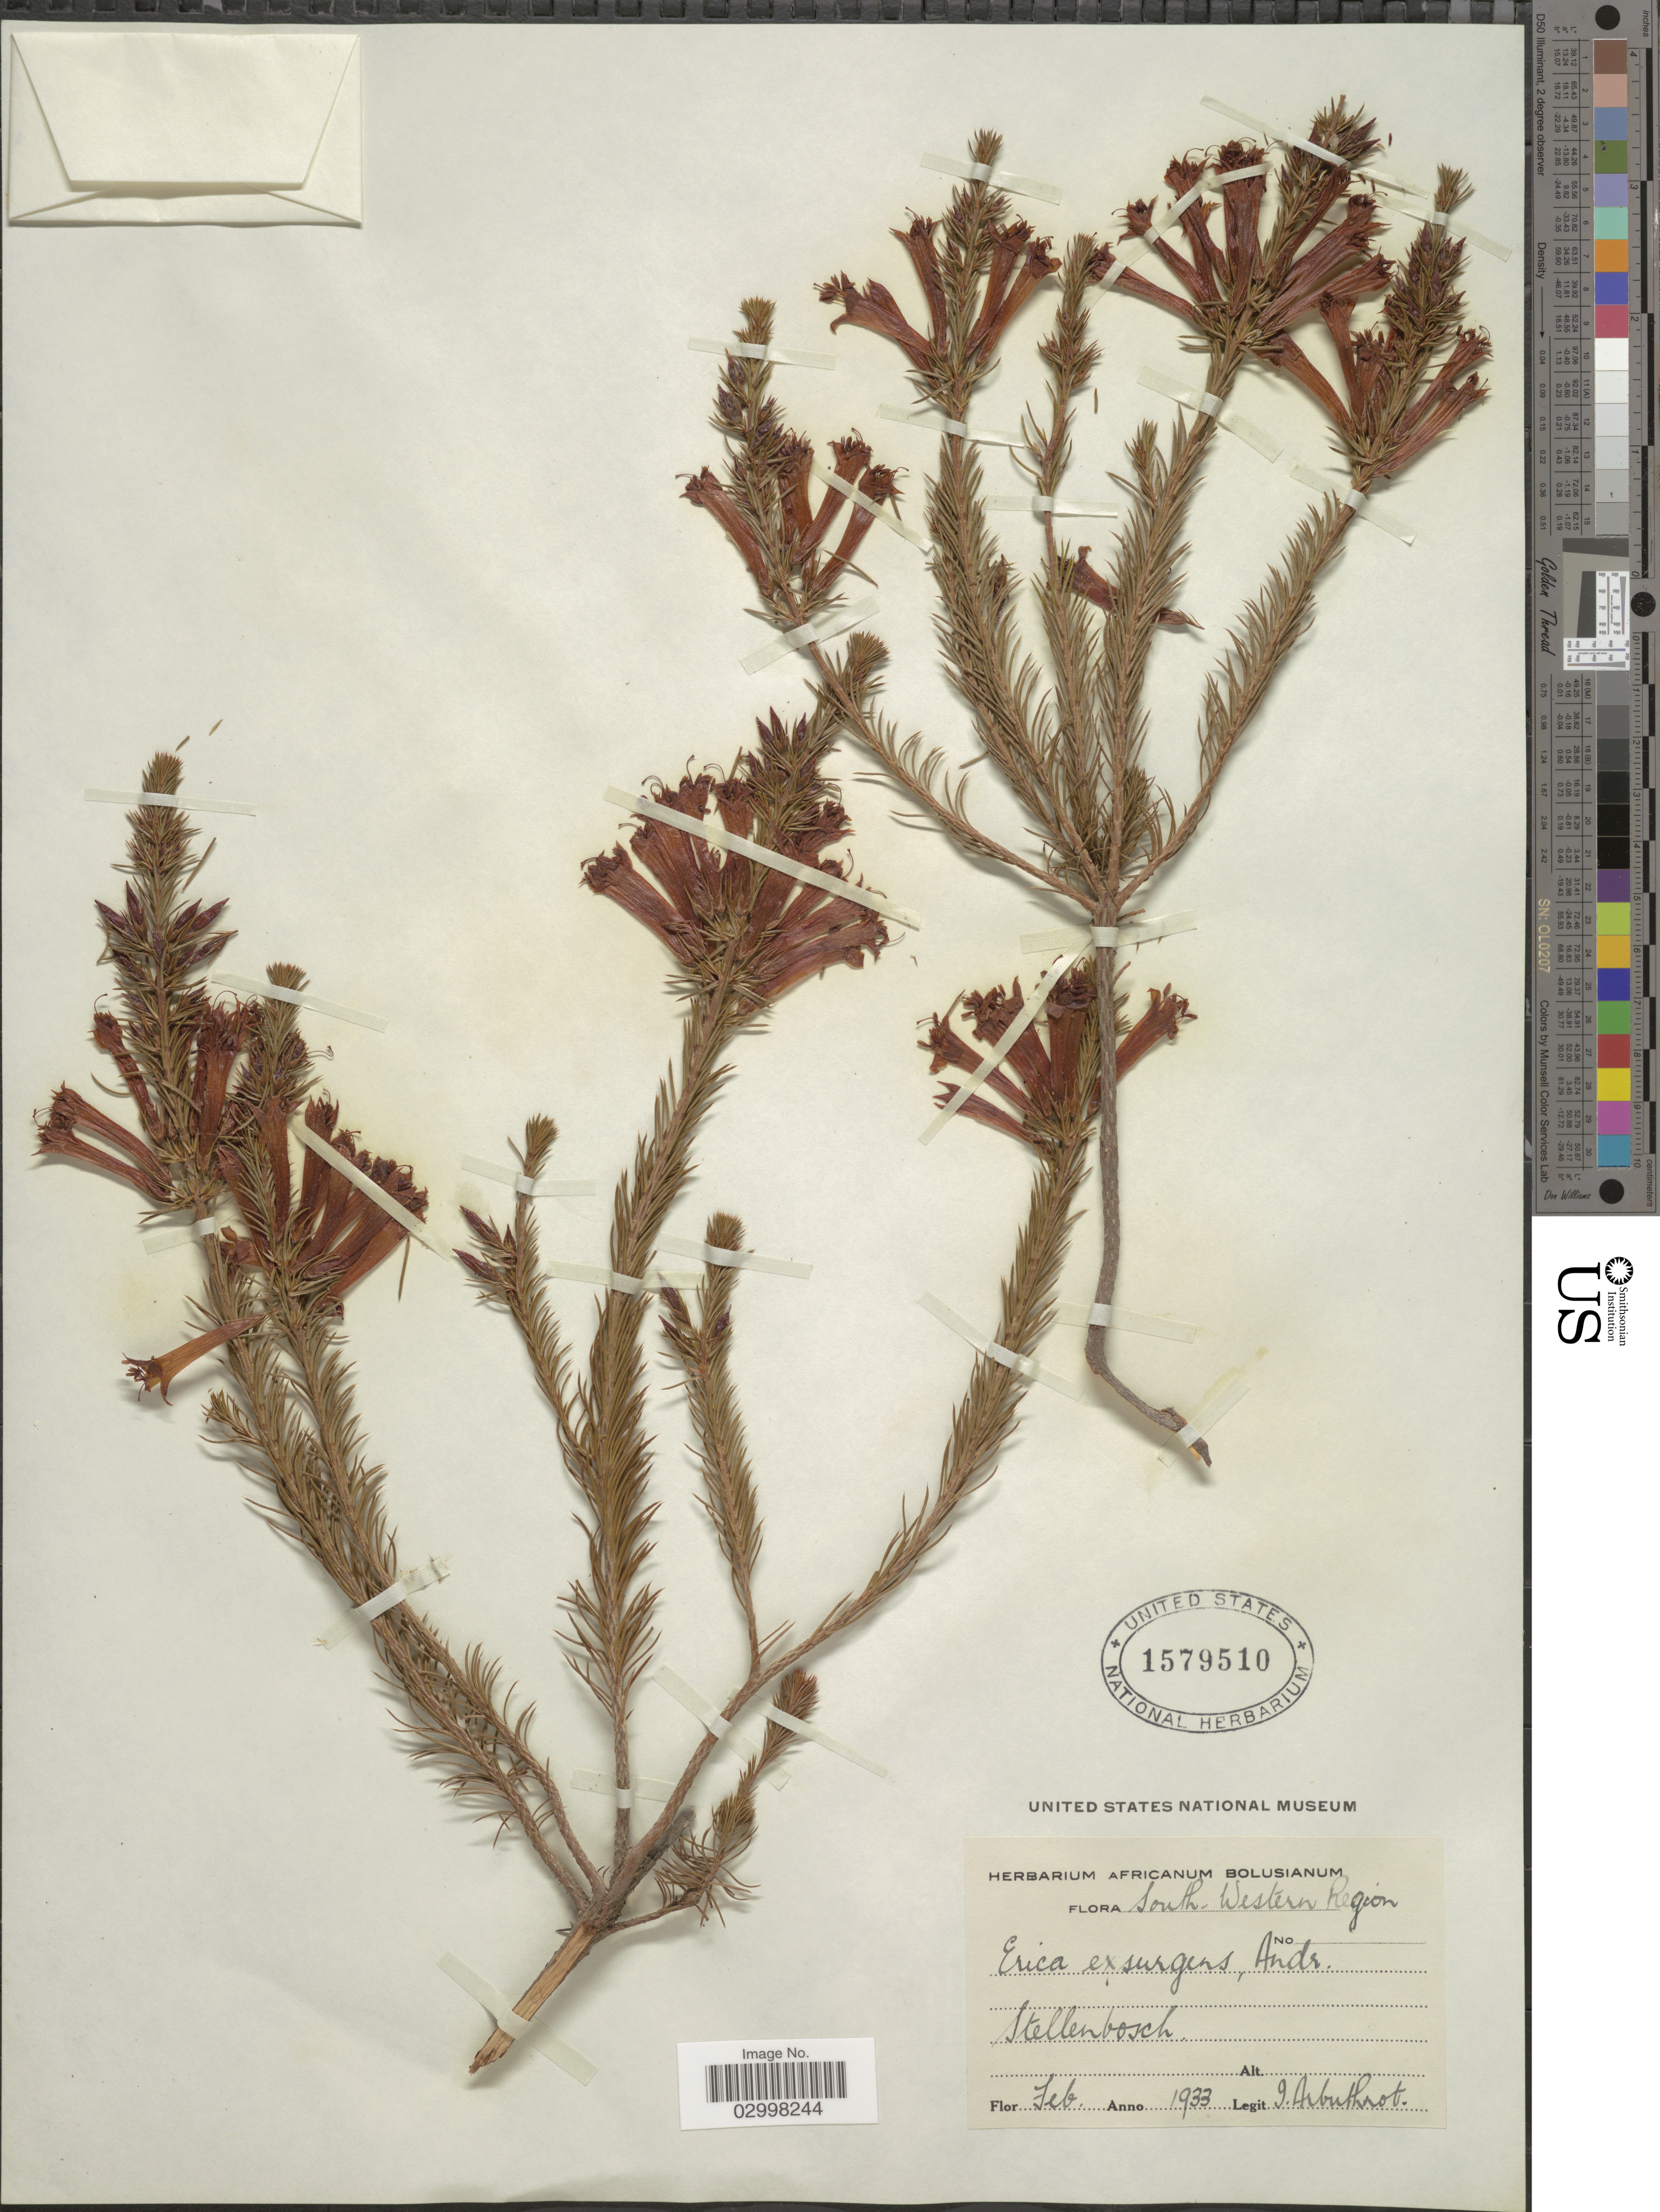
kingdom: Plantae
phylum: Tracheophyta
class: Magnoliopsida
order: Ericales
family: Ericaceae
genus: Erica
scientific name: Erica exsurgens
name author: Andrews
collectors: I. Arbuthnot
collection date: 1933-02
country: South Africa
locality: South-Western Region. Stellenbosch.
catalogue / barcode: US 1579510